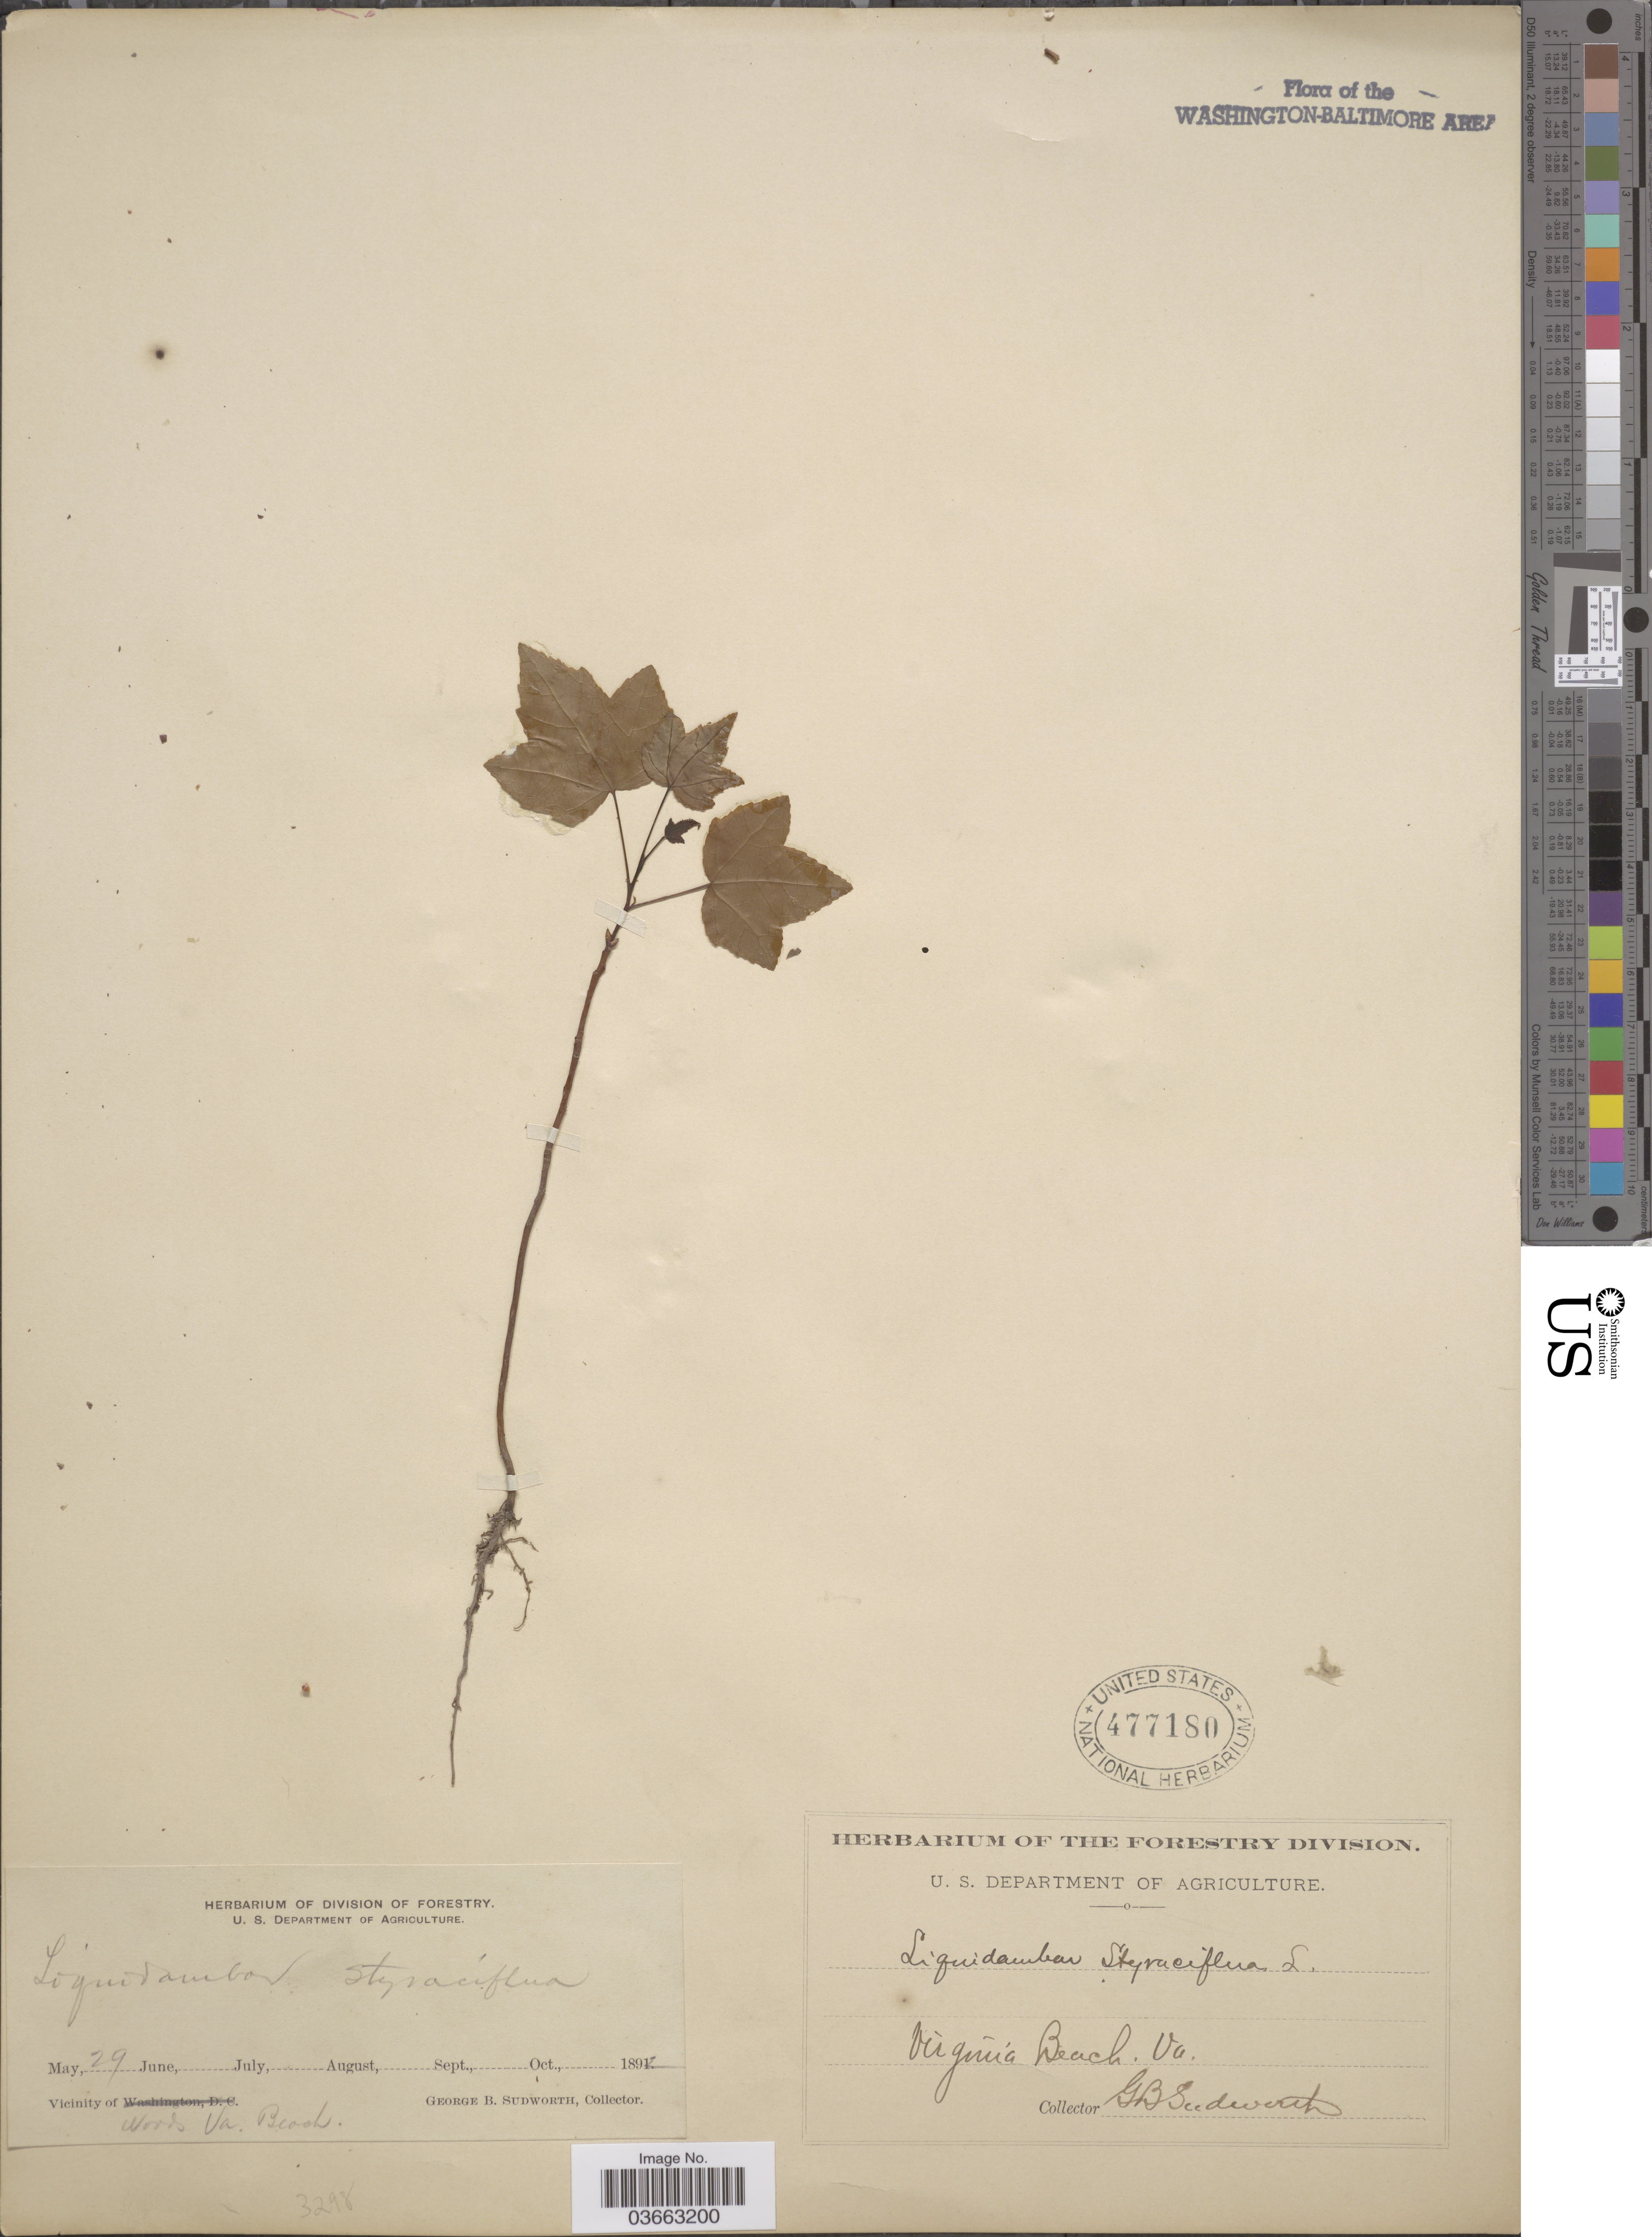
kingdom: Plantae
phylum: Tracheophyta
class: Magnoliopsida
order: Saxifragales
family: Altingiaceae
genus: Liquidambar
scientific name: Liquidambar styraciflua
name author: L.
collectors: G. B. Sudworth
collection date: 1892-05-29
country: United States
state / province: Virginia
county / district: City of Virginia Beach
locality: Virginia Beach.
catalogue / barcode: US 477180